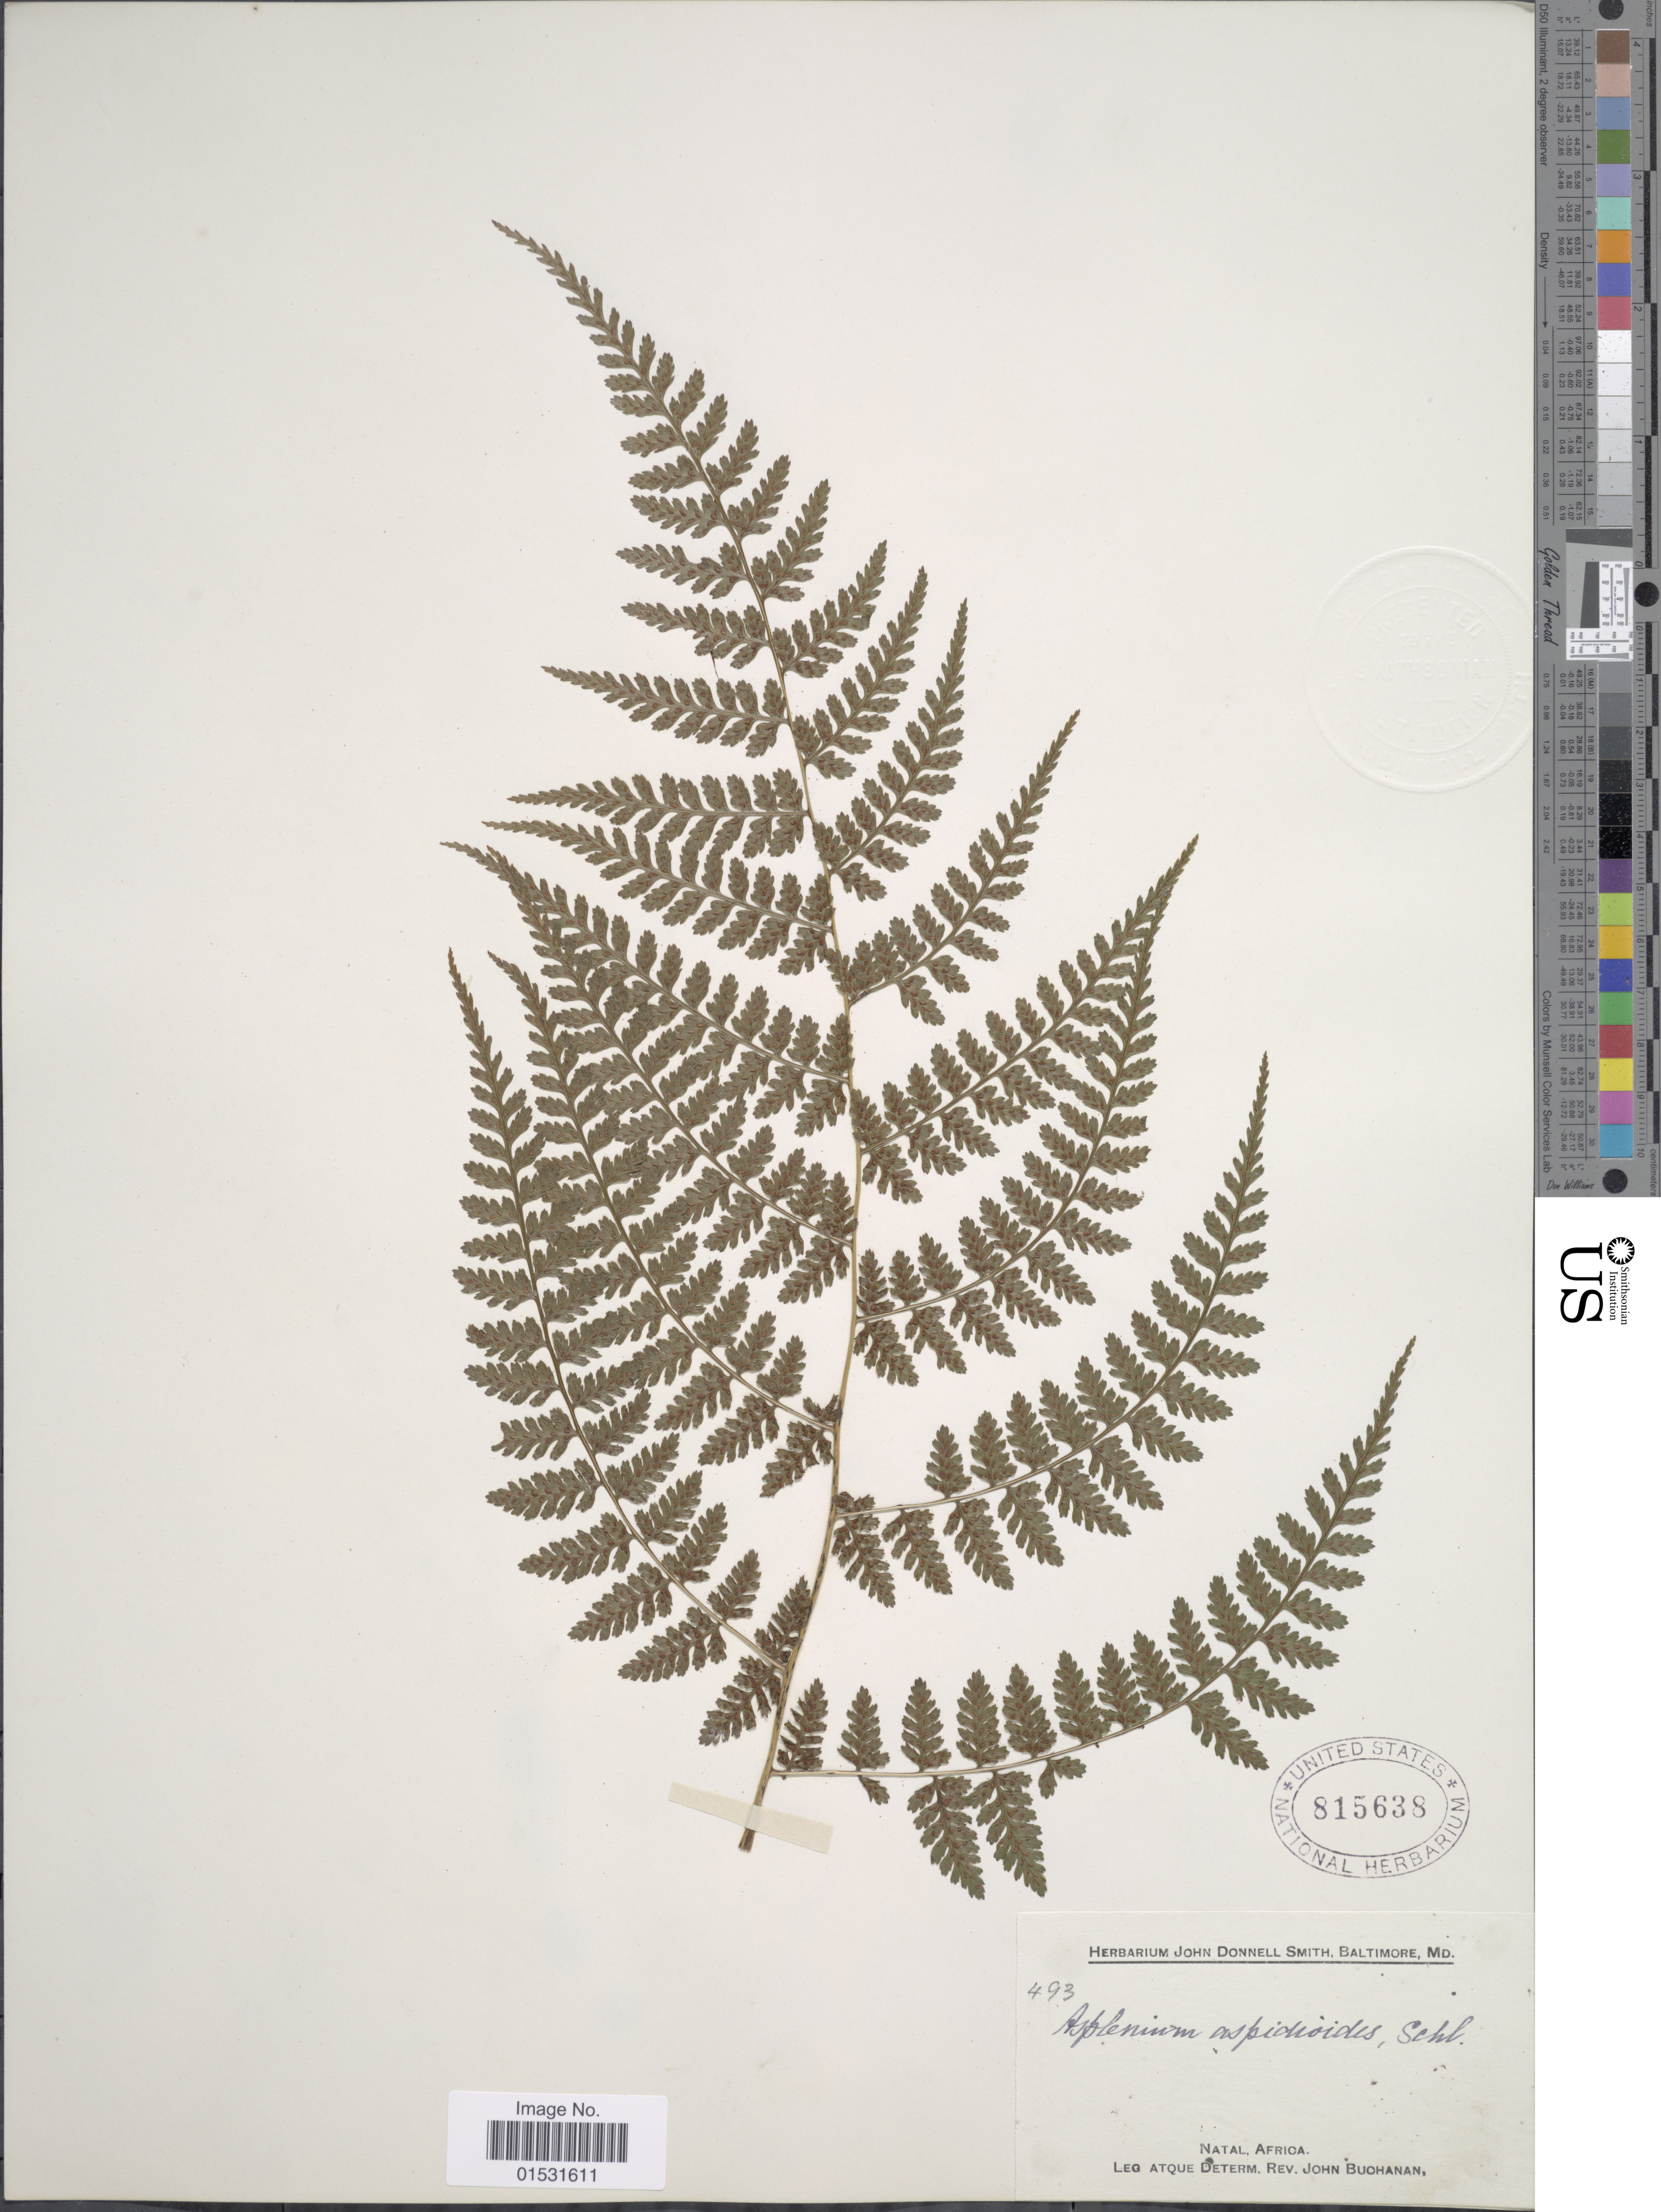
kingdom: Plantae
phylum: Tracheophyta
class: Polypodiopsida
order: Polypodiales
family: Athyriaceae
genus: Athyrium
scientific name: Athyrium scandicinum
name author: (Willd.) C. Presl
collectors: J. Buchanan, C.M.G.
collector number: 493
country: South Africa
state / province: KwaZulu-Natal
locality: Natal, Africa.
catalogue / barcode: US 815638